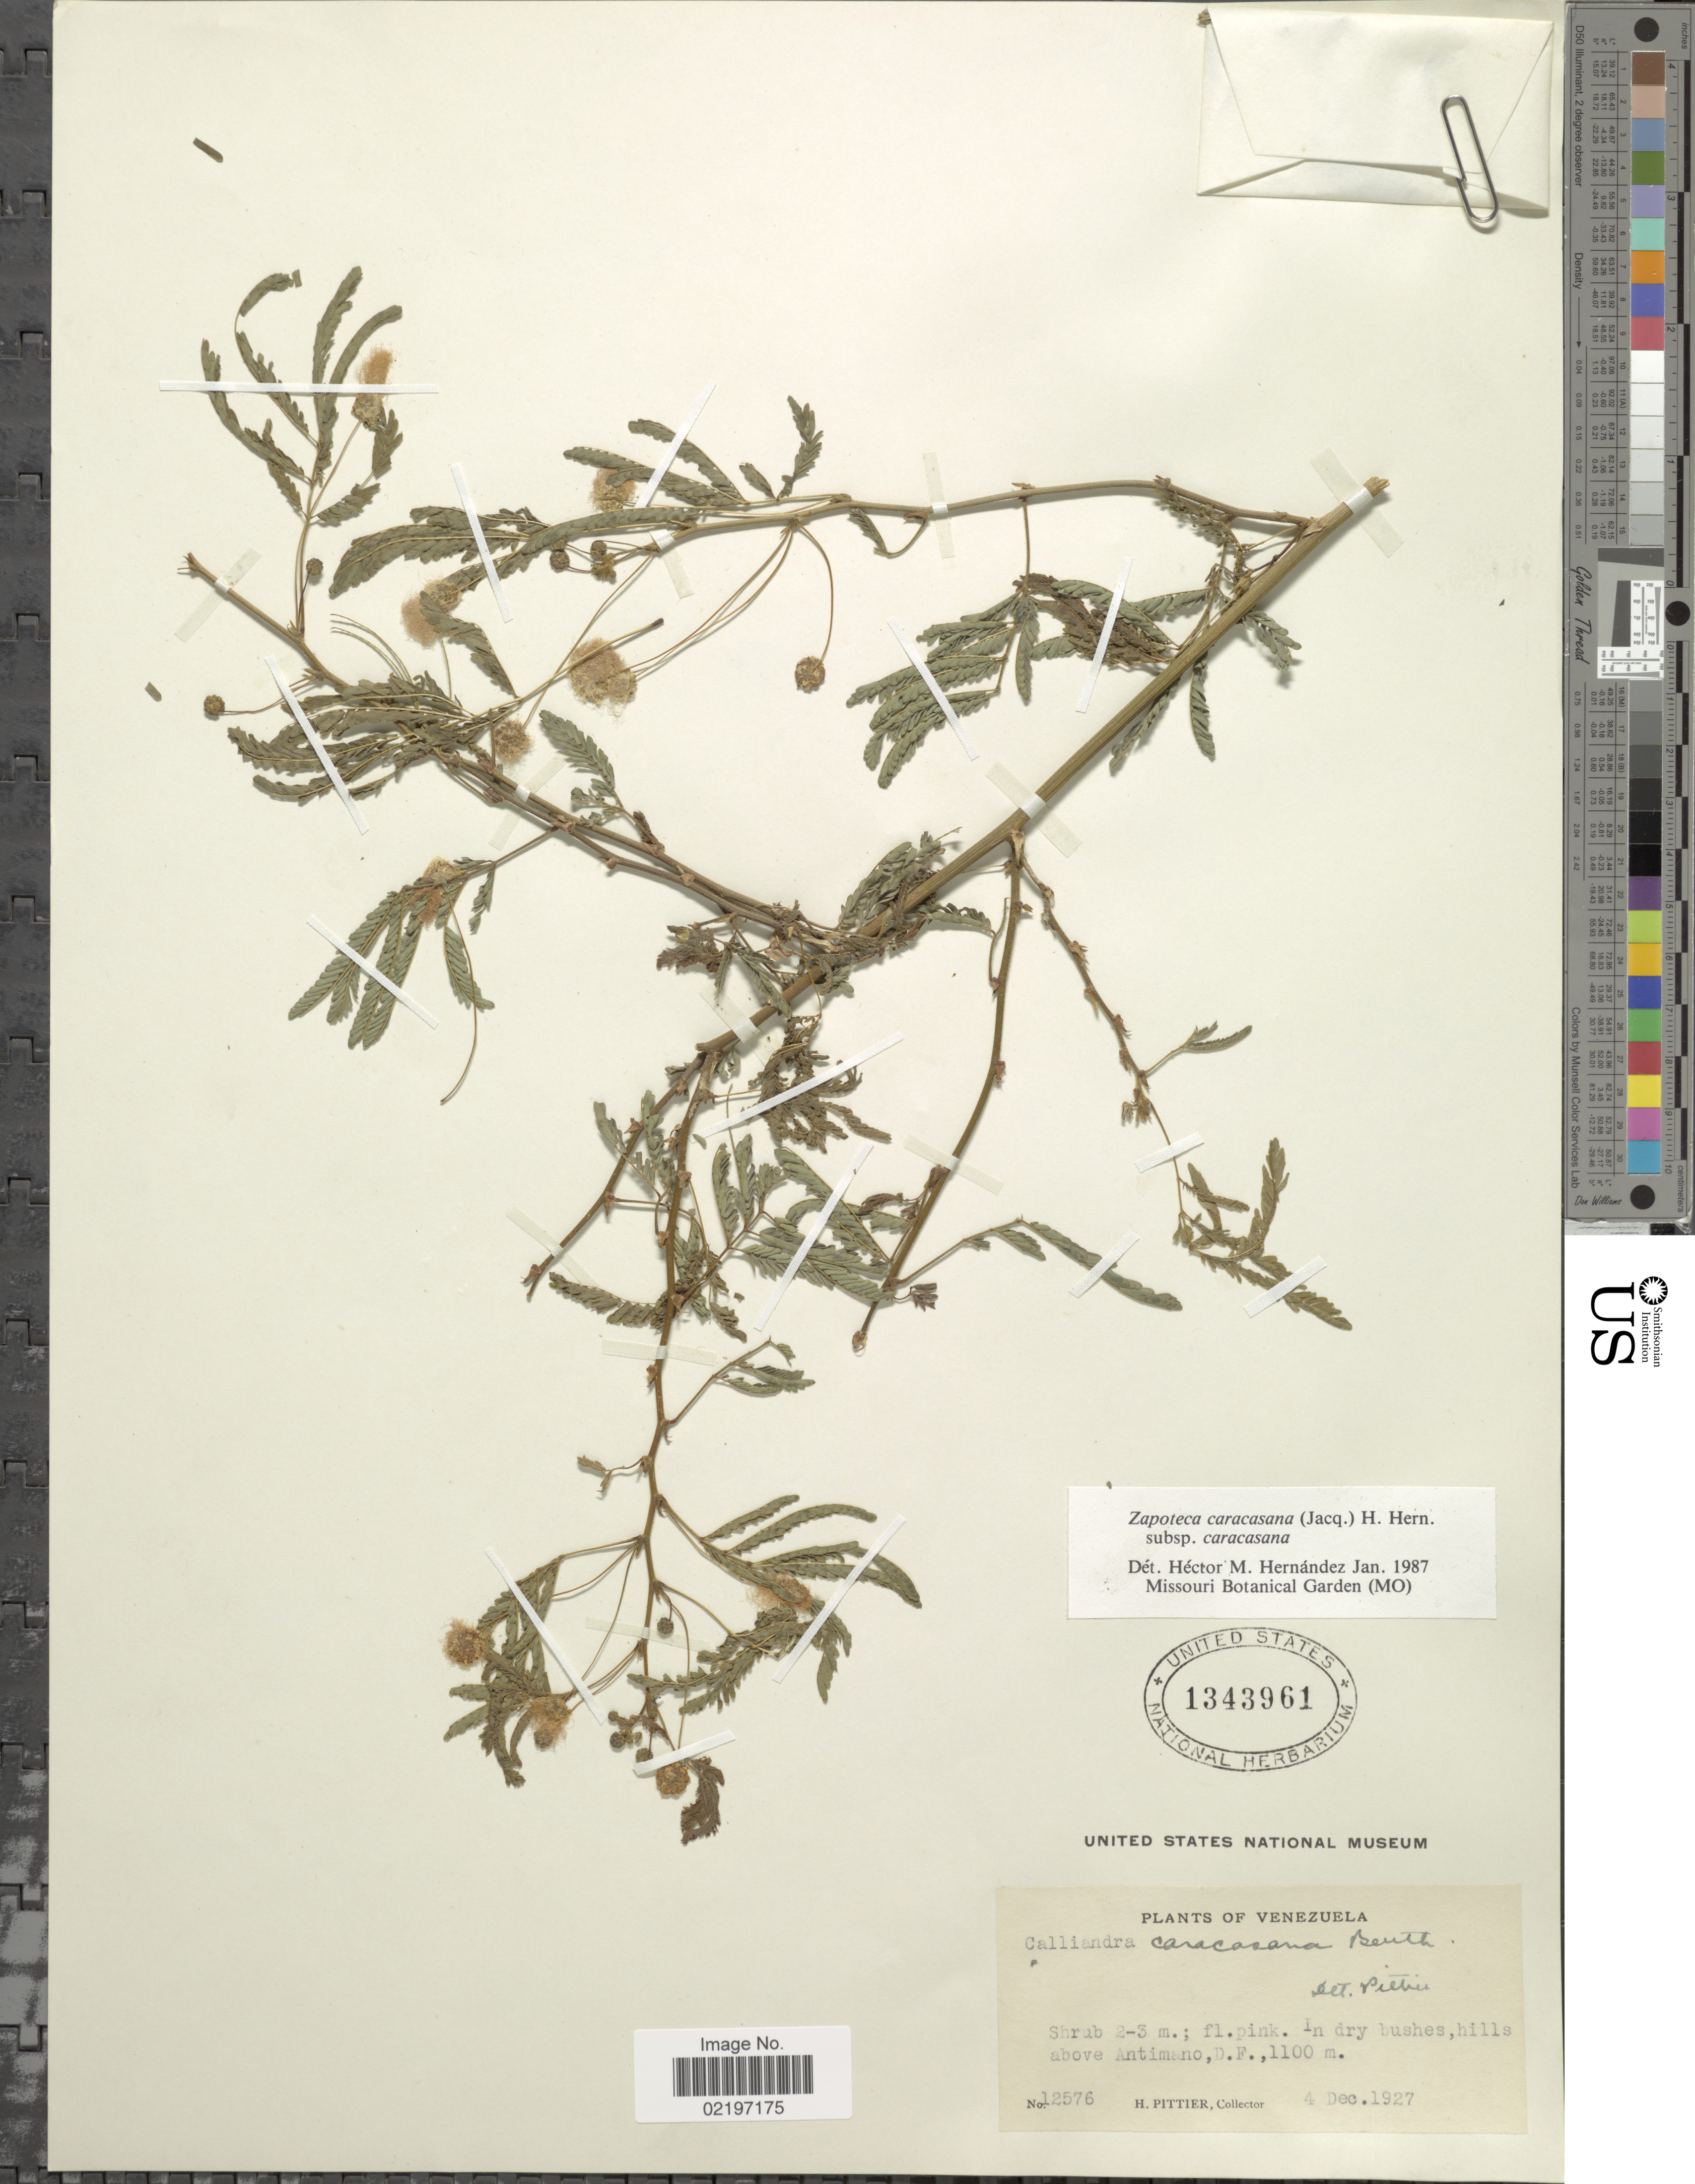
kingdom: Plantae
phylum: Tracheophyta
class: Magnoliopsida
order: Fabales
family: Fabaceae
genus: Zapoteca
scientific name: Zapoteca caracasana subsp. caracasana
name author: (Jacq.) H.M. Hern.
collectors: H. F. Pittier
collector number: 12576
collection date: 1927-12-04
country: Venezuela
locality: Hills above Antimano, D.F.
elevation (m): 1100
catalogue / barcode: US 1343961